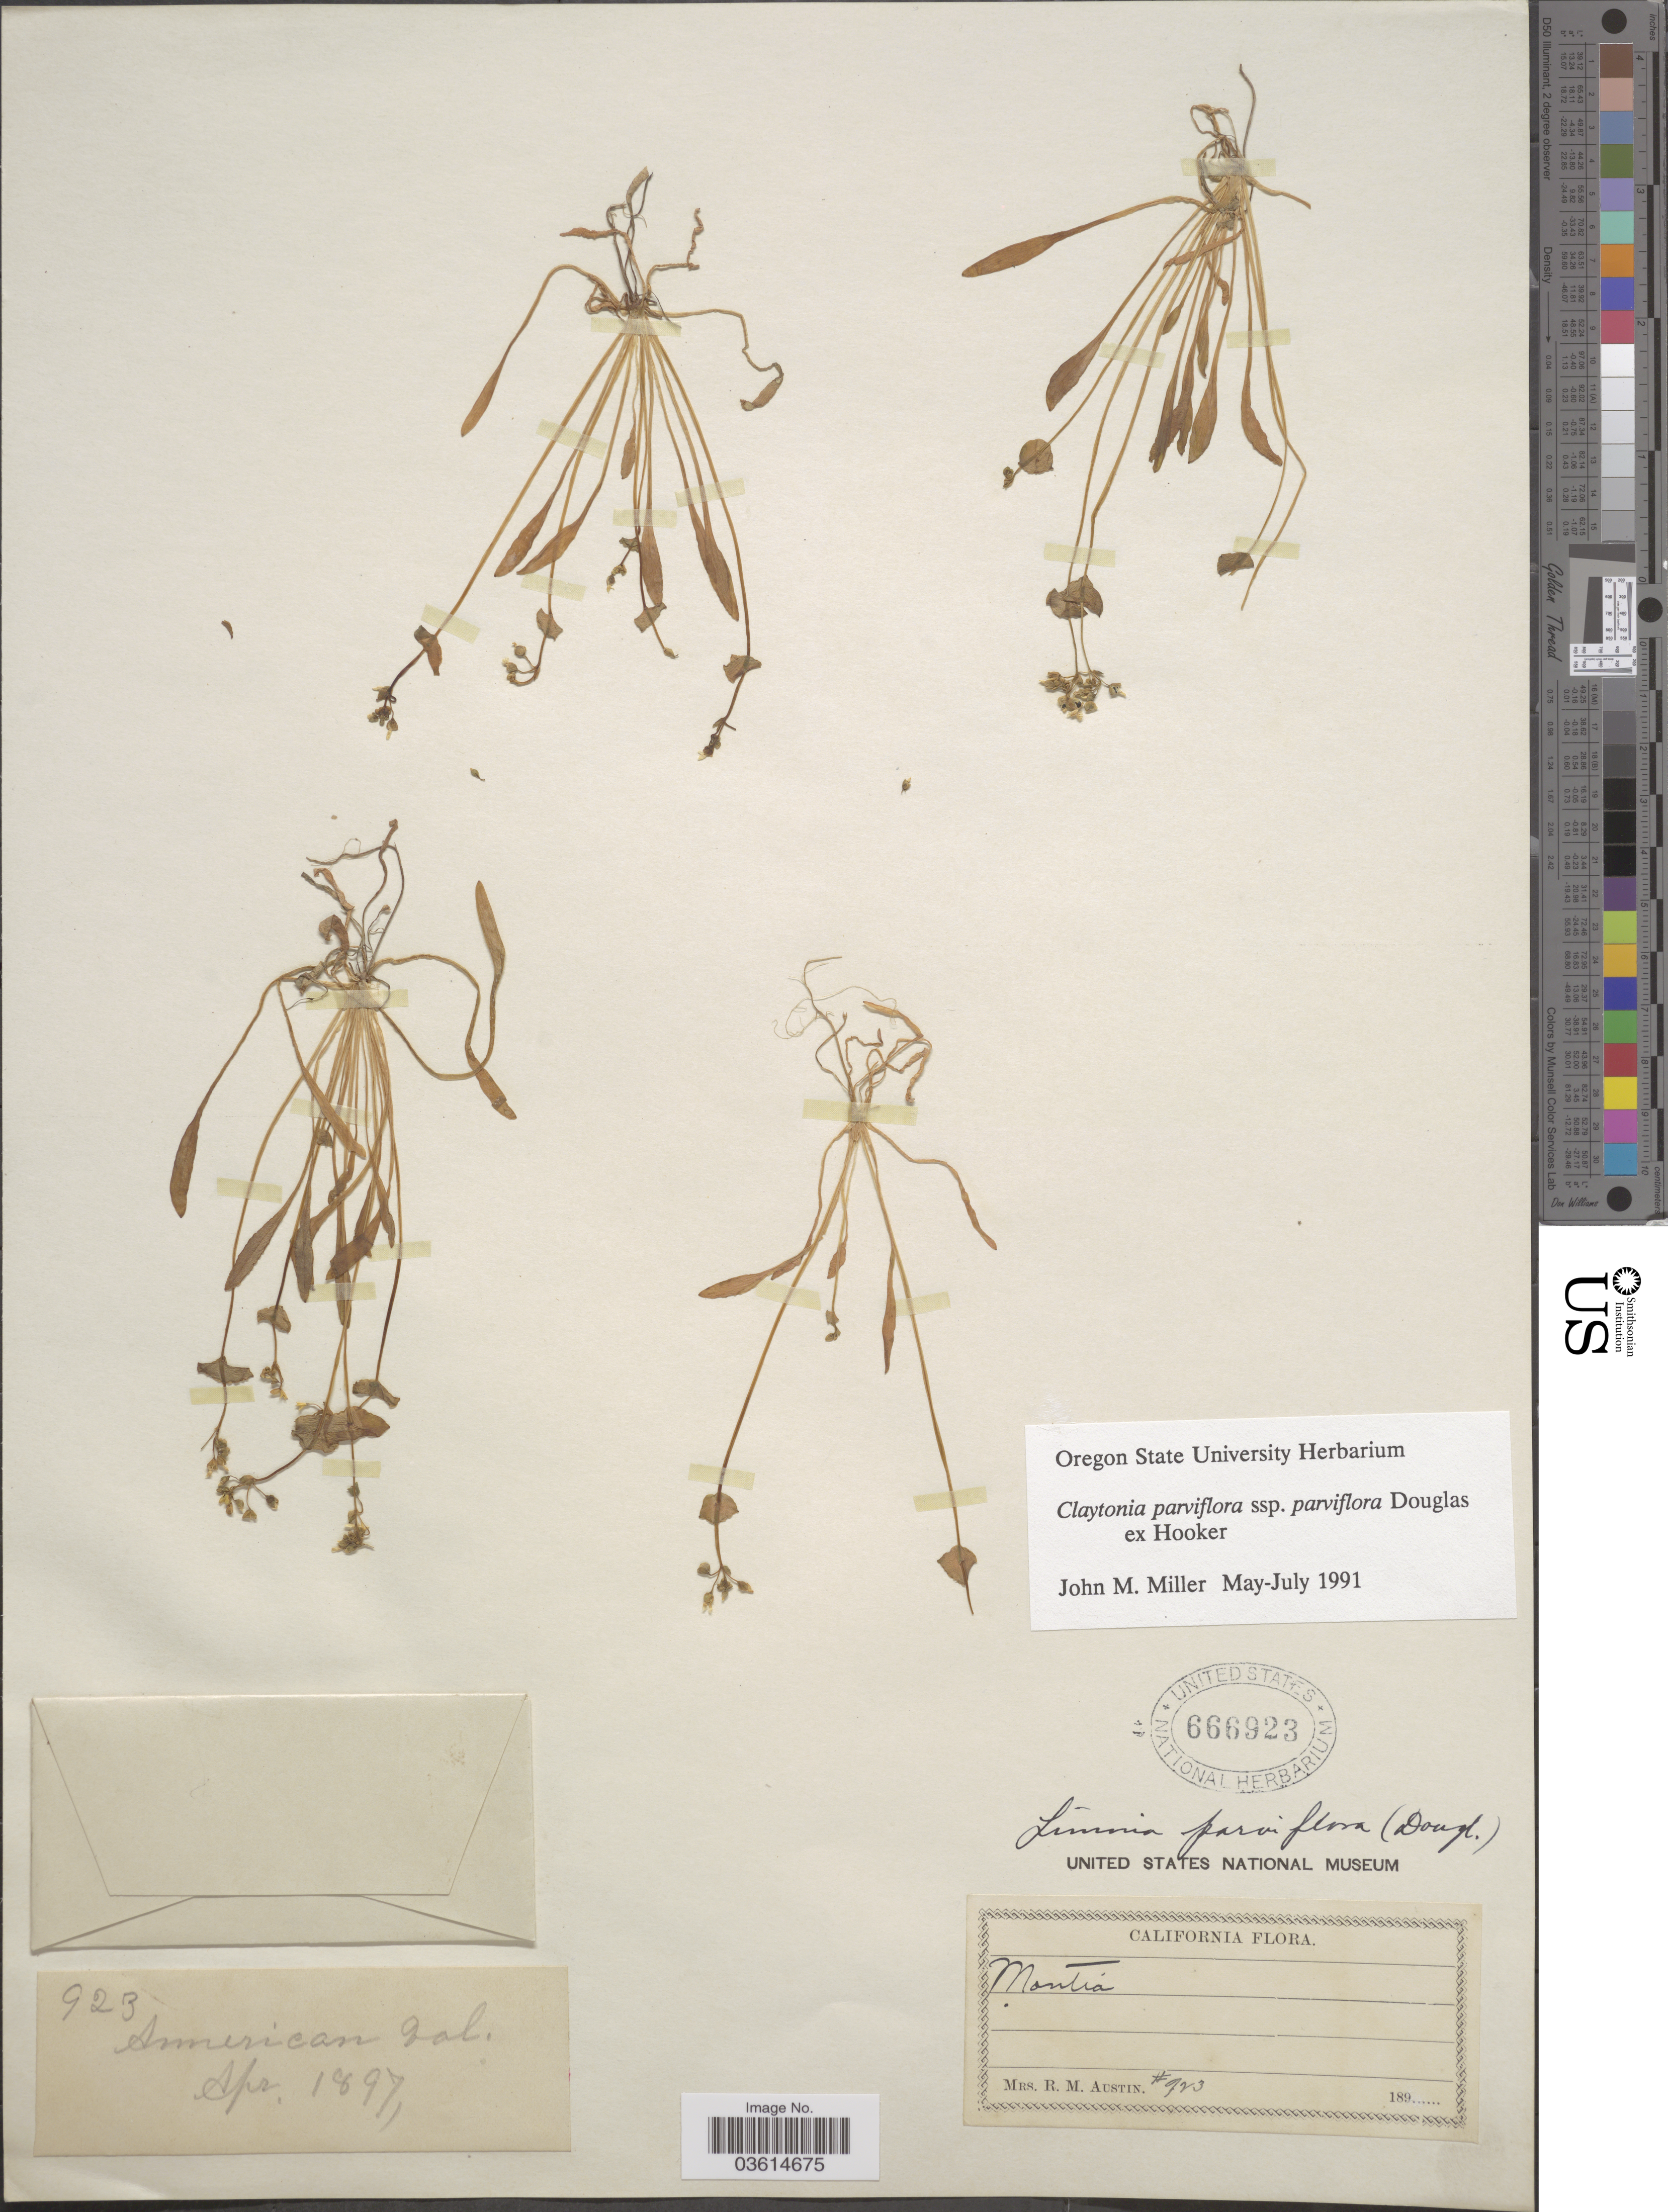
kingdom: Plantae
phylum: Tracheophyta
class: Magnoliopsida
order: Caryophyllales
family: Montiaceae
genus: Claytonia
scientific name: Claytonia parviflora subsp. parviflora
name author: Douglas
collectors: R. Austin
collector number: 923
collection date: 1897-04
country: United States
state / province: California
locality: American Val.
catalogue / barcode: US 666923